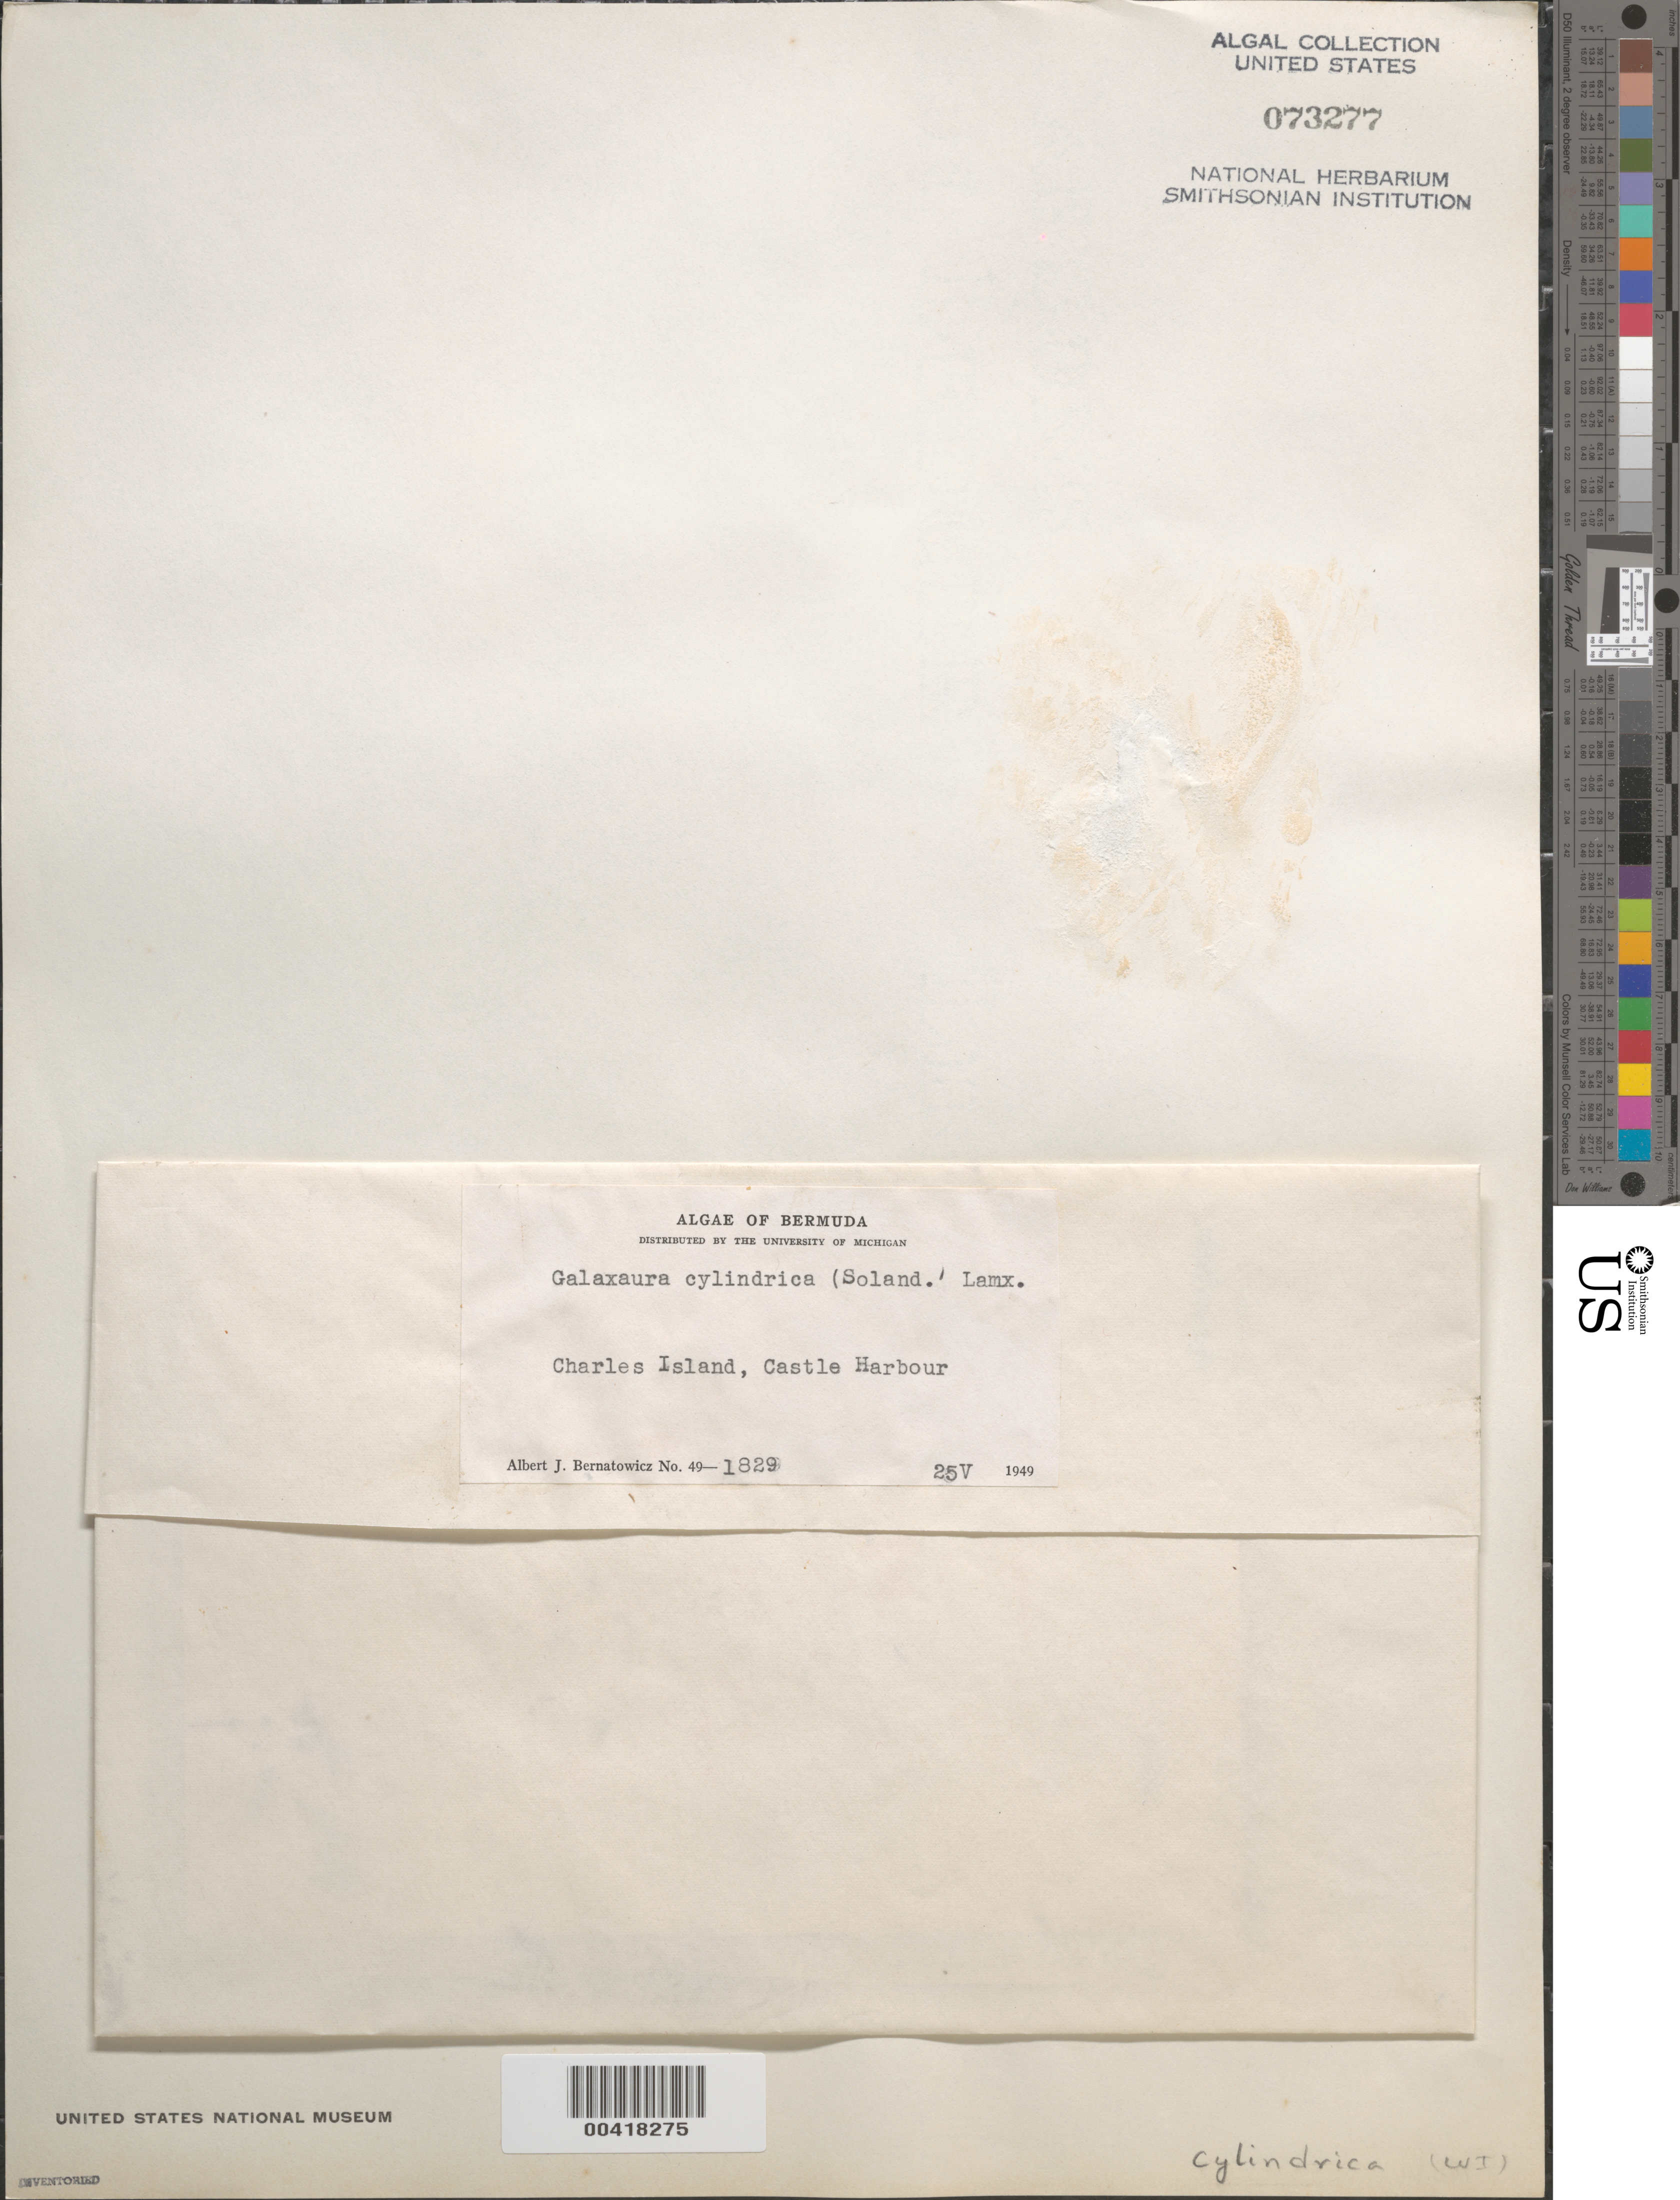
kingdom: Plantae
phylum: Rhodophyta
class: Florideophyceae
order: Nemaliales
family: Galaxauraceae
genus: Galaxaura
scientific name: Galaxaura rugosa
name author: (Ellis & Sol.) J.V.Lamouroux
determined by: Algae name updating Project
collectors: A. Bernatowicz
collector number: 49-1829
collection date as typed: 25 May 1949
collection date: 1949-05-25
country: Bermuda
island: Bermuda Island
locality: Old Castle (Charles Island), Castle Harbor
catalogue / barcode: US 73277